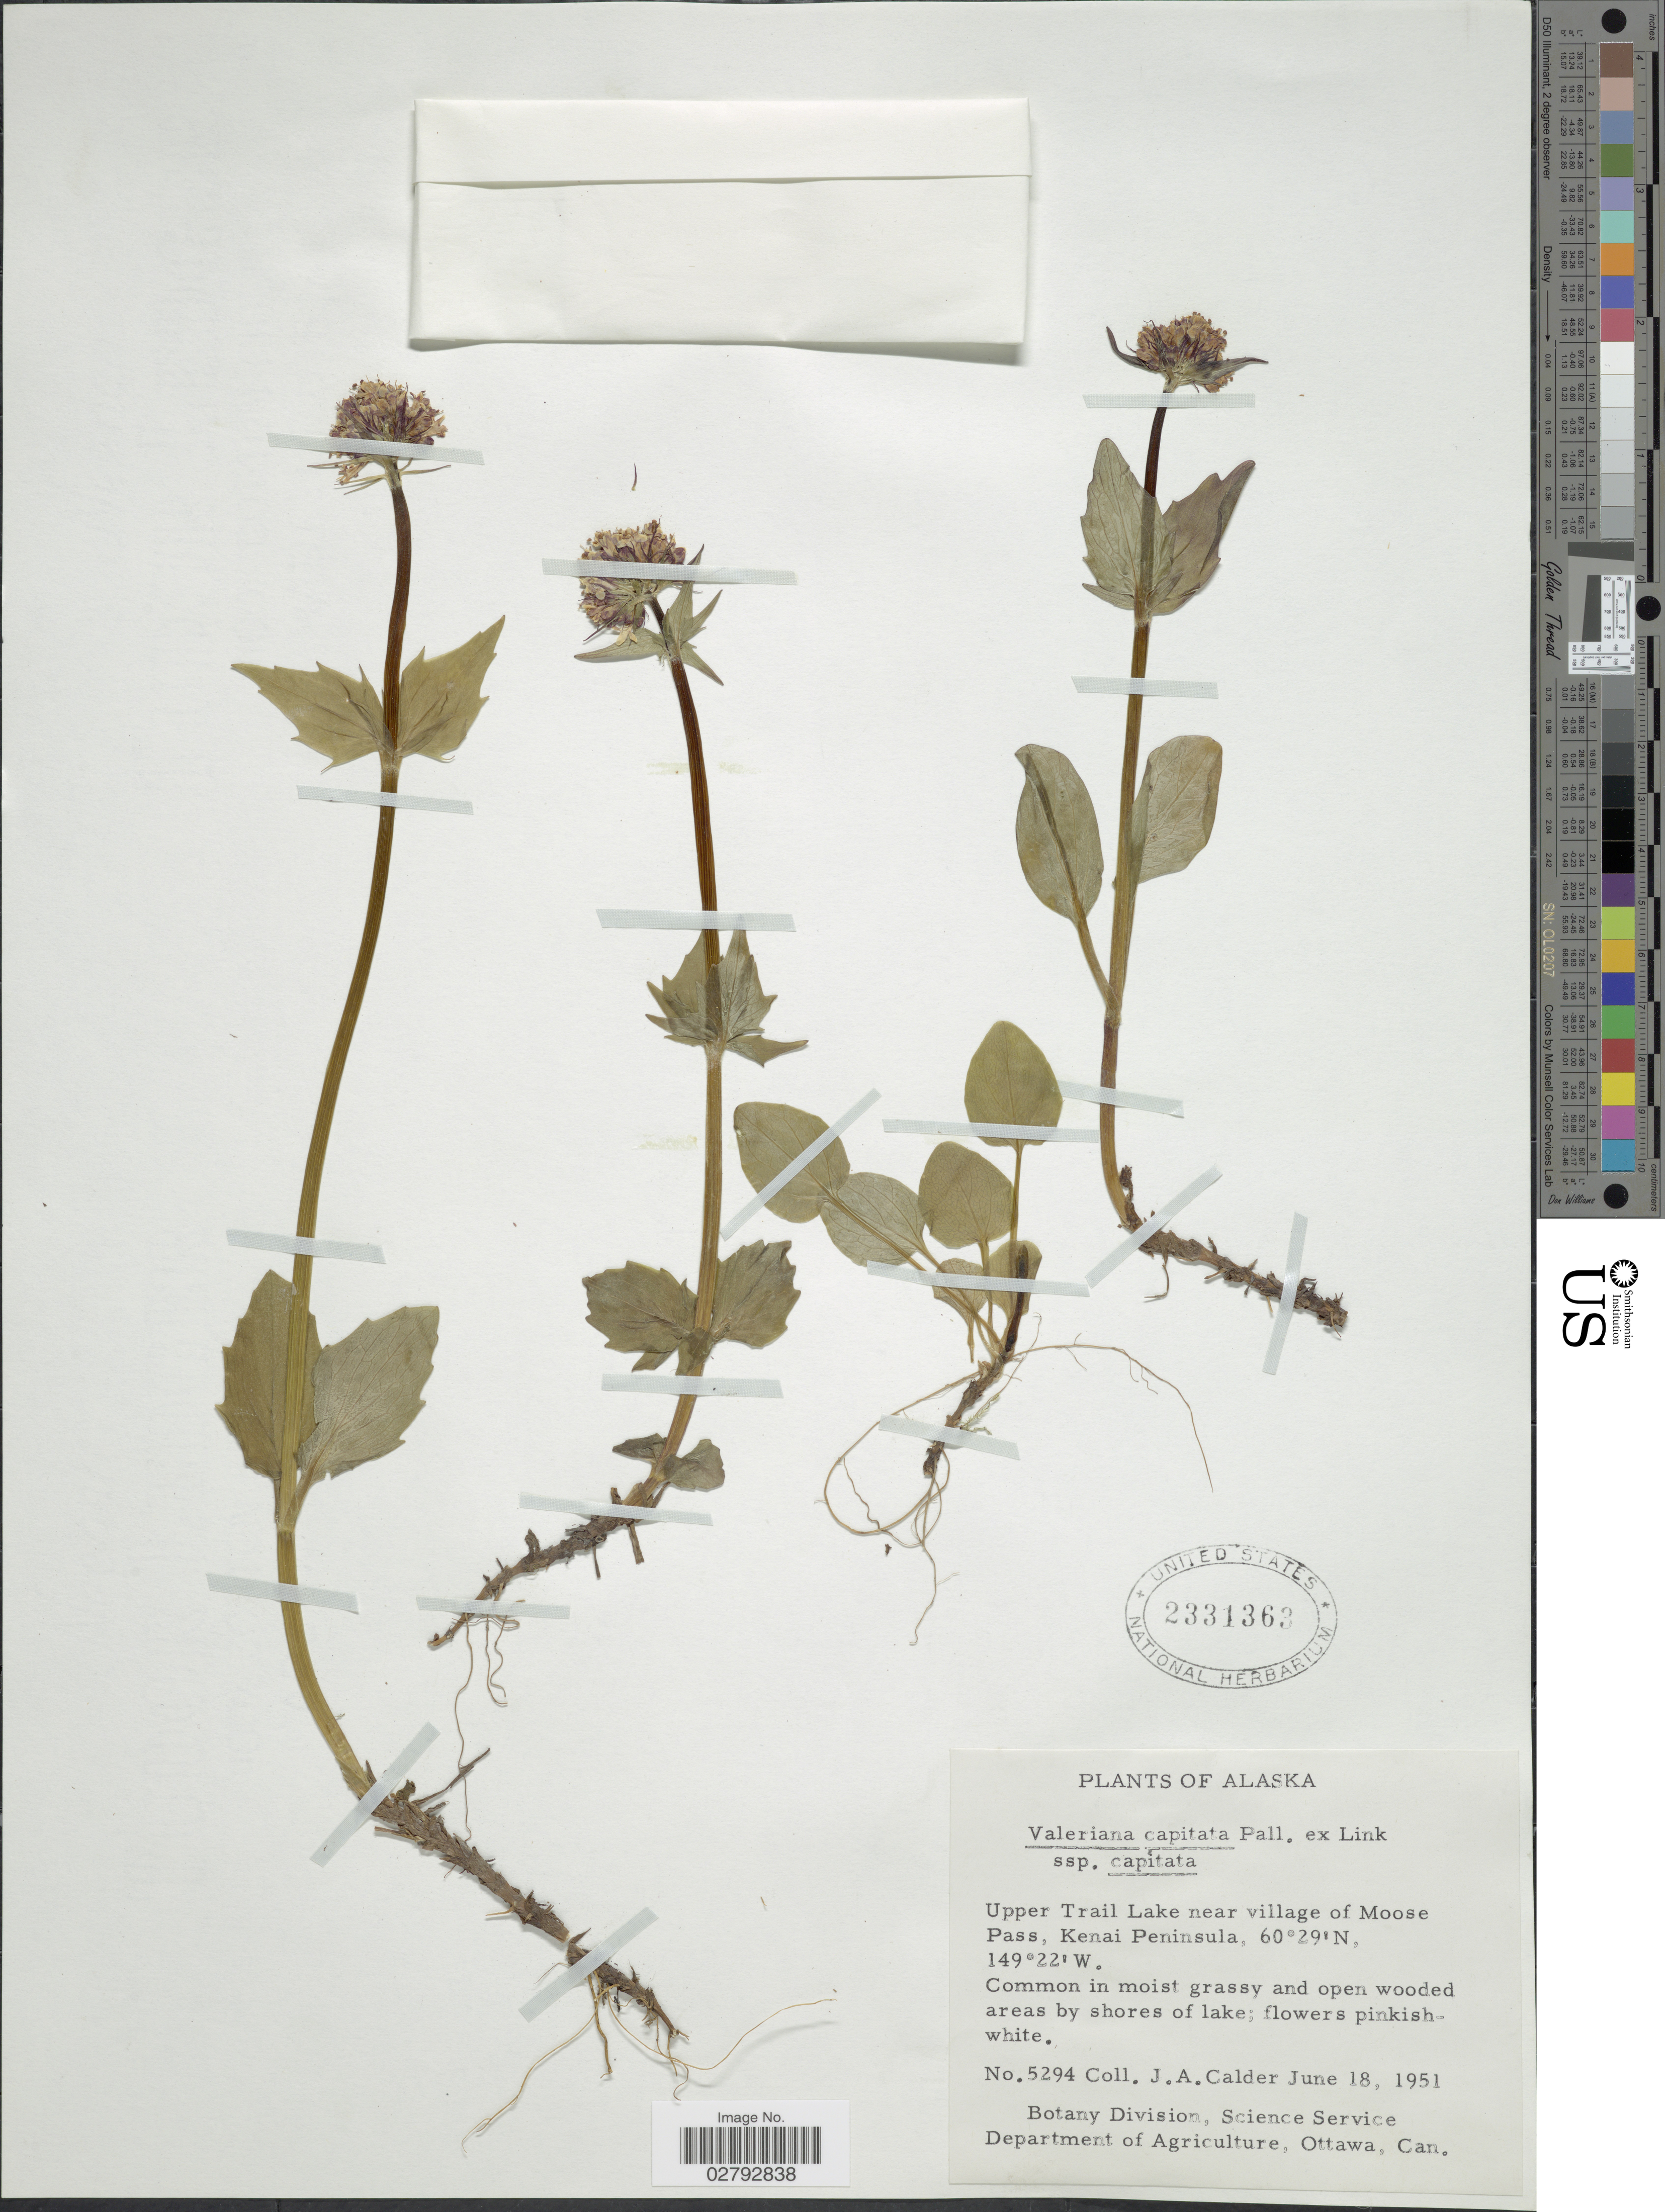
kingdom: Plantae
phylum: Tracheophyta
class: Magnoliopsida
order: Dipsacales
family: Caprifoliaceae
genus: Valeriana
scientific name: Valeriana capitata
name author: Link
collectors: J. A. Calder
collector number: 5294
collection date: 1951-06-18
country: United States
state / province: Alaska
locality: Upper Trail Lake near village of Moose Pass, Kenai Peninsula.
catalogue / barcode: US 2331363